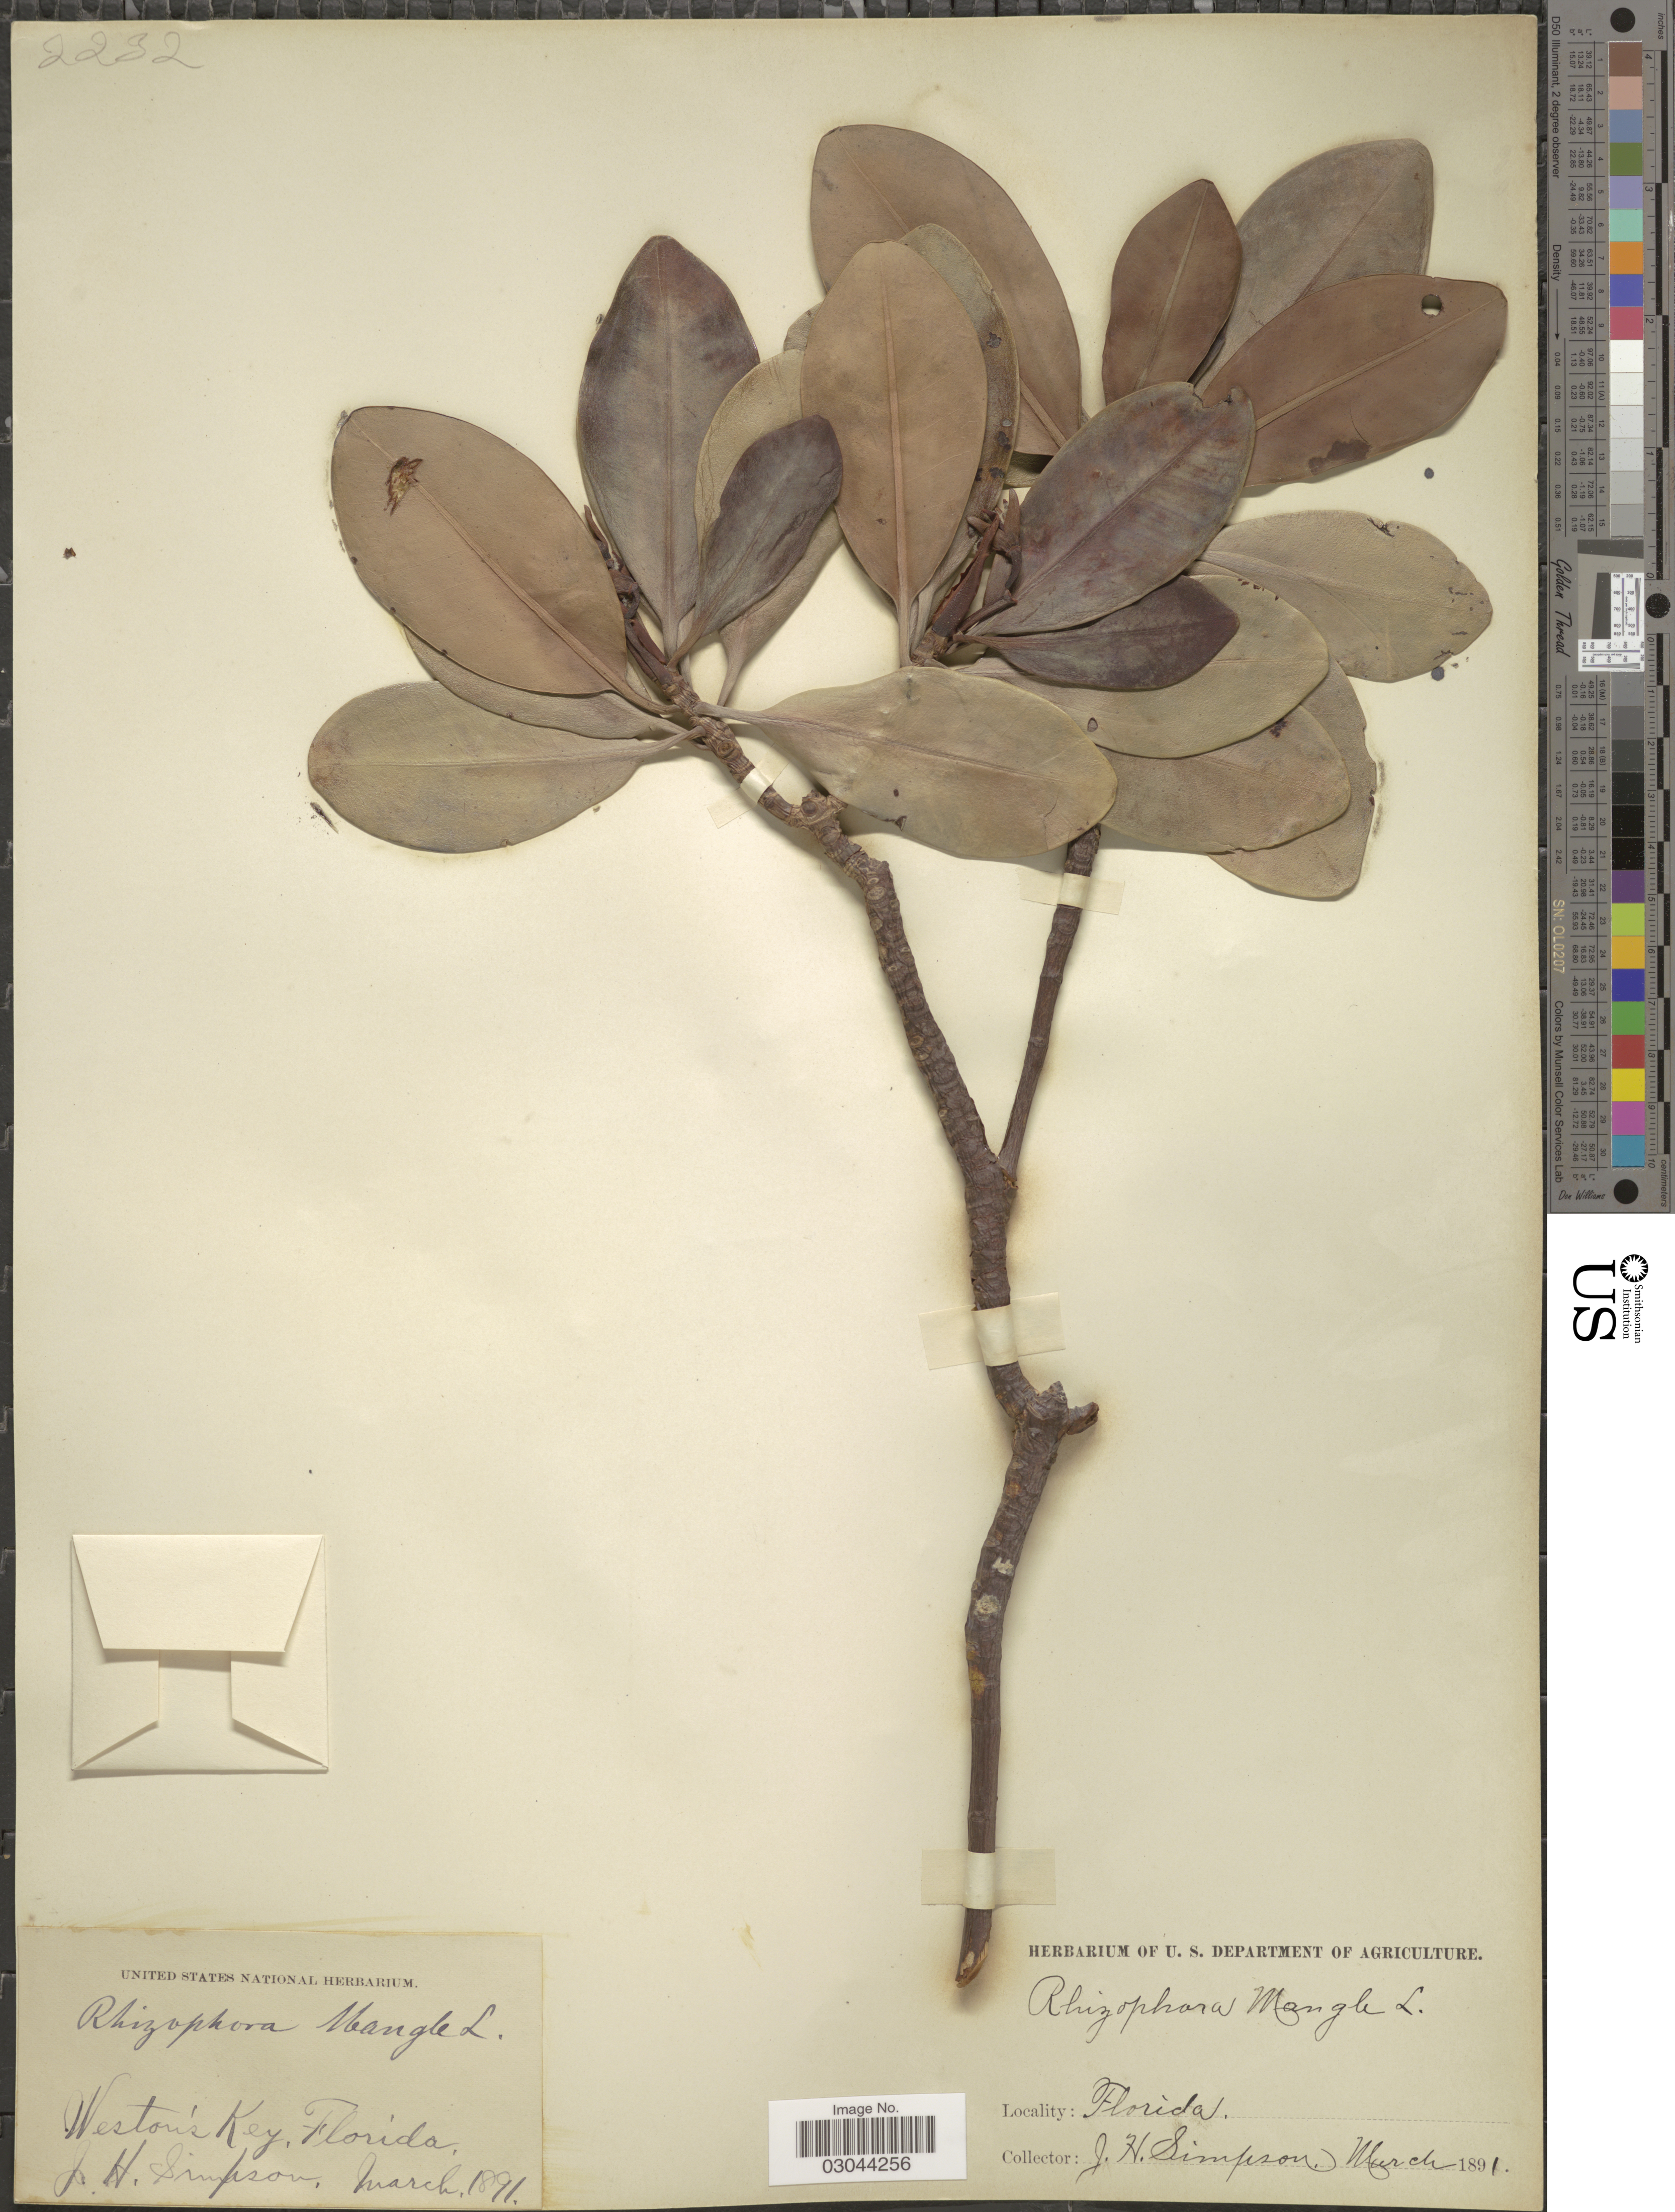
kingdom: Plantae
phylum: Tracheophyta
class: Magnoliopsida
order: Malpighiales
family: Rhizophoraceae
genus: Rhizophora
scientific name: Rhizophora mangle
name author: L.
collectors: J. H. Simpson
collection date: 1891-03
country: United States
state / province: Florida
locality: Weston's Key.